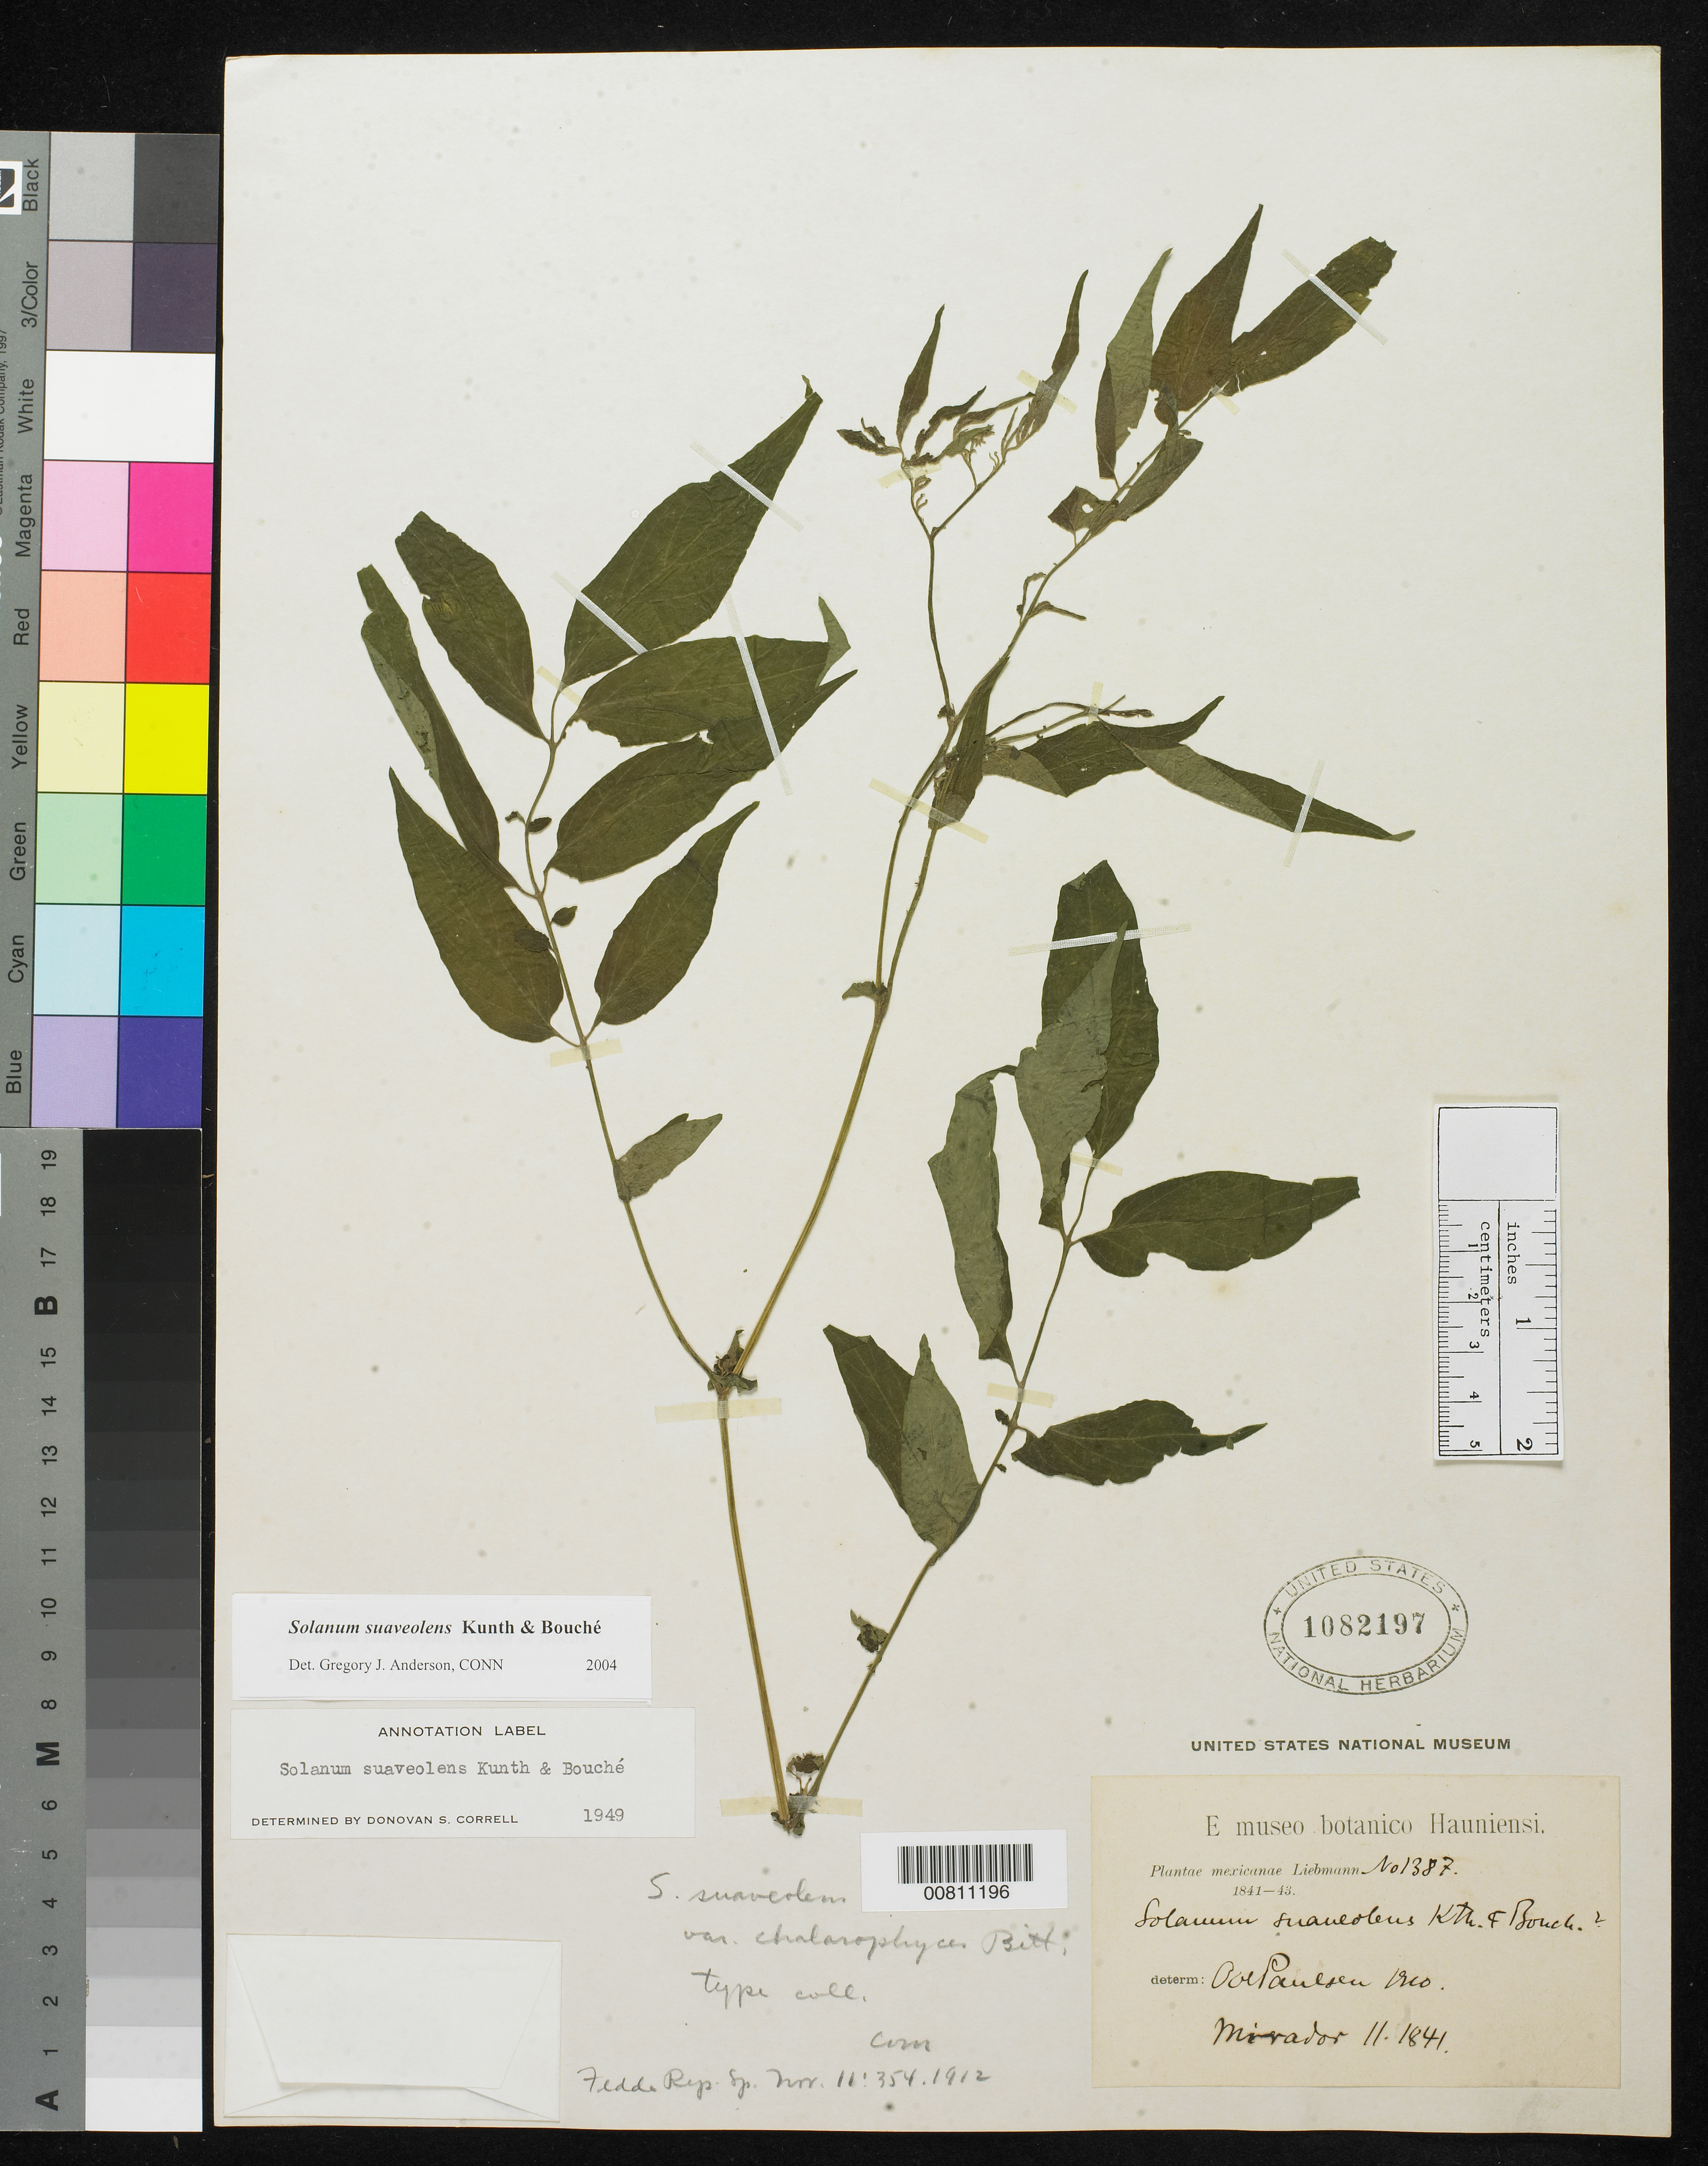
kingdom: Plantae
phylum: Tracheophyta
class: Magnoliopsida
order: Solanales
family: Solanaceae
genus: Solanum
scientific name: Solanum suaveolens var. chalarophyes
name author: Bitter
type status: Isotype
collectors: F. M. Liebmann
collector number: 1387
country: Mexico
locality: Mirador.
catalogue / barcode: US 1082197